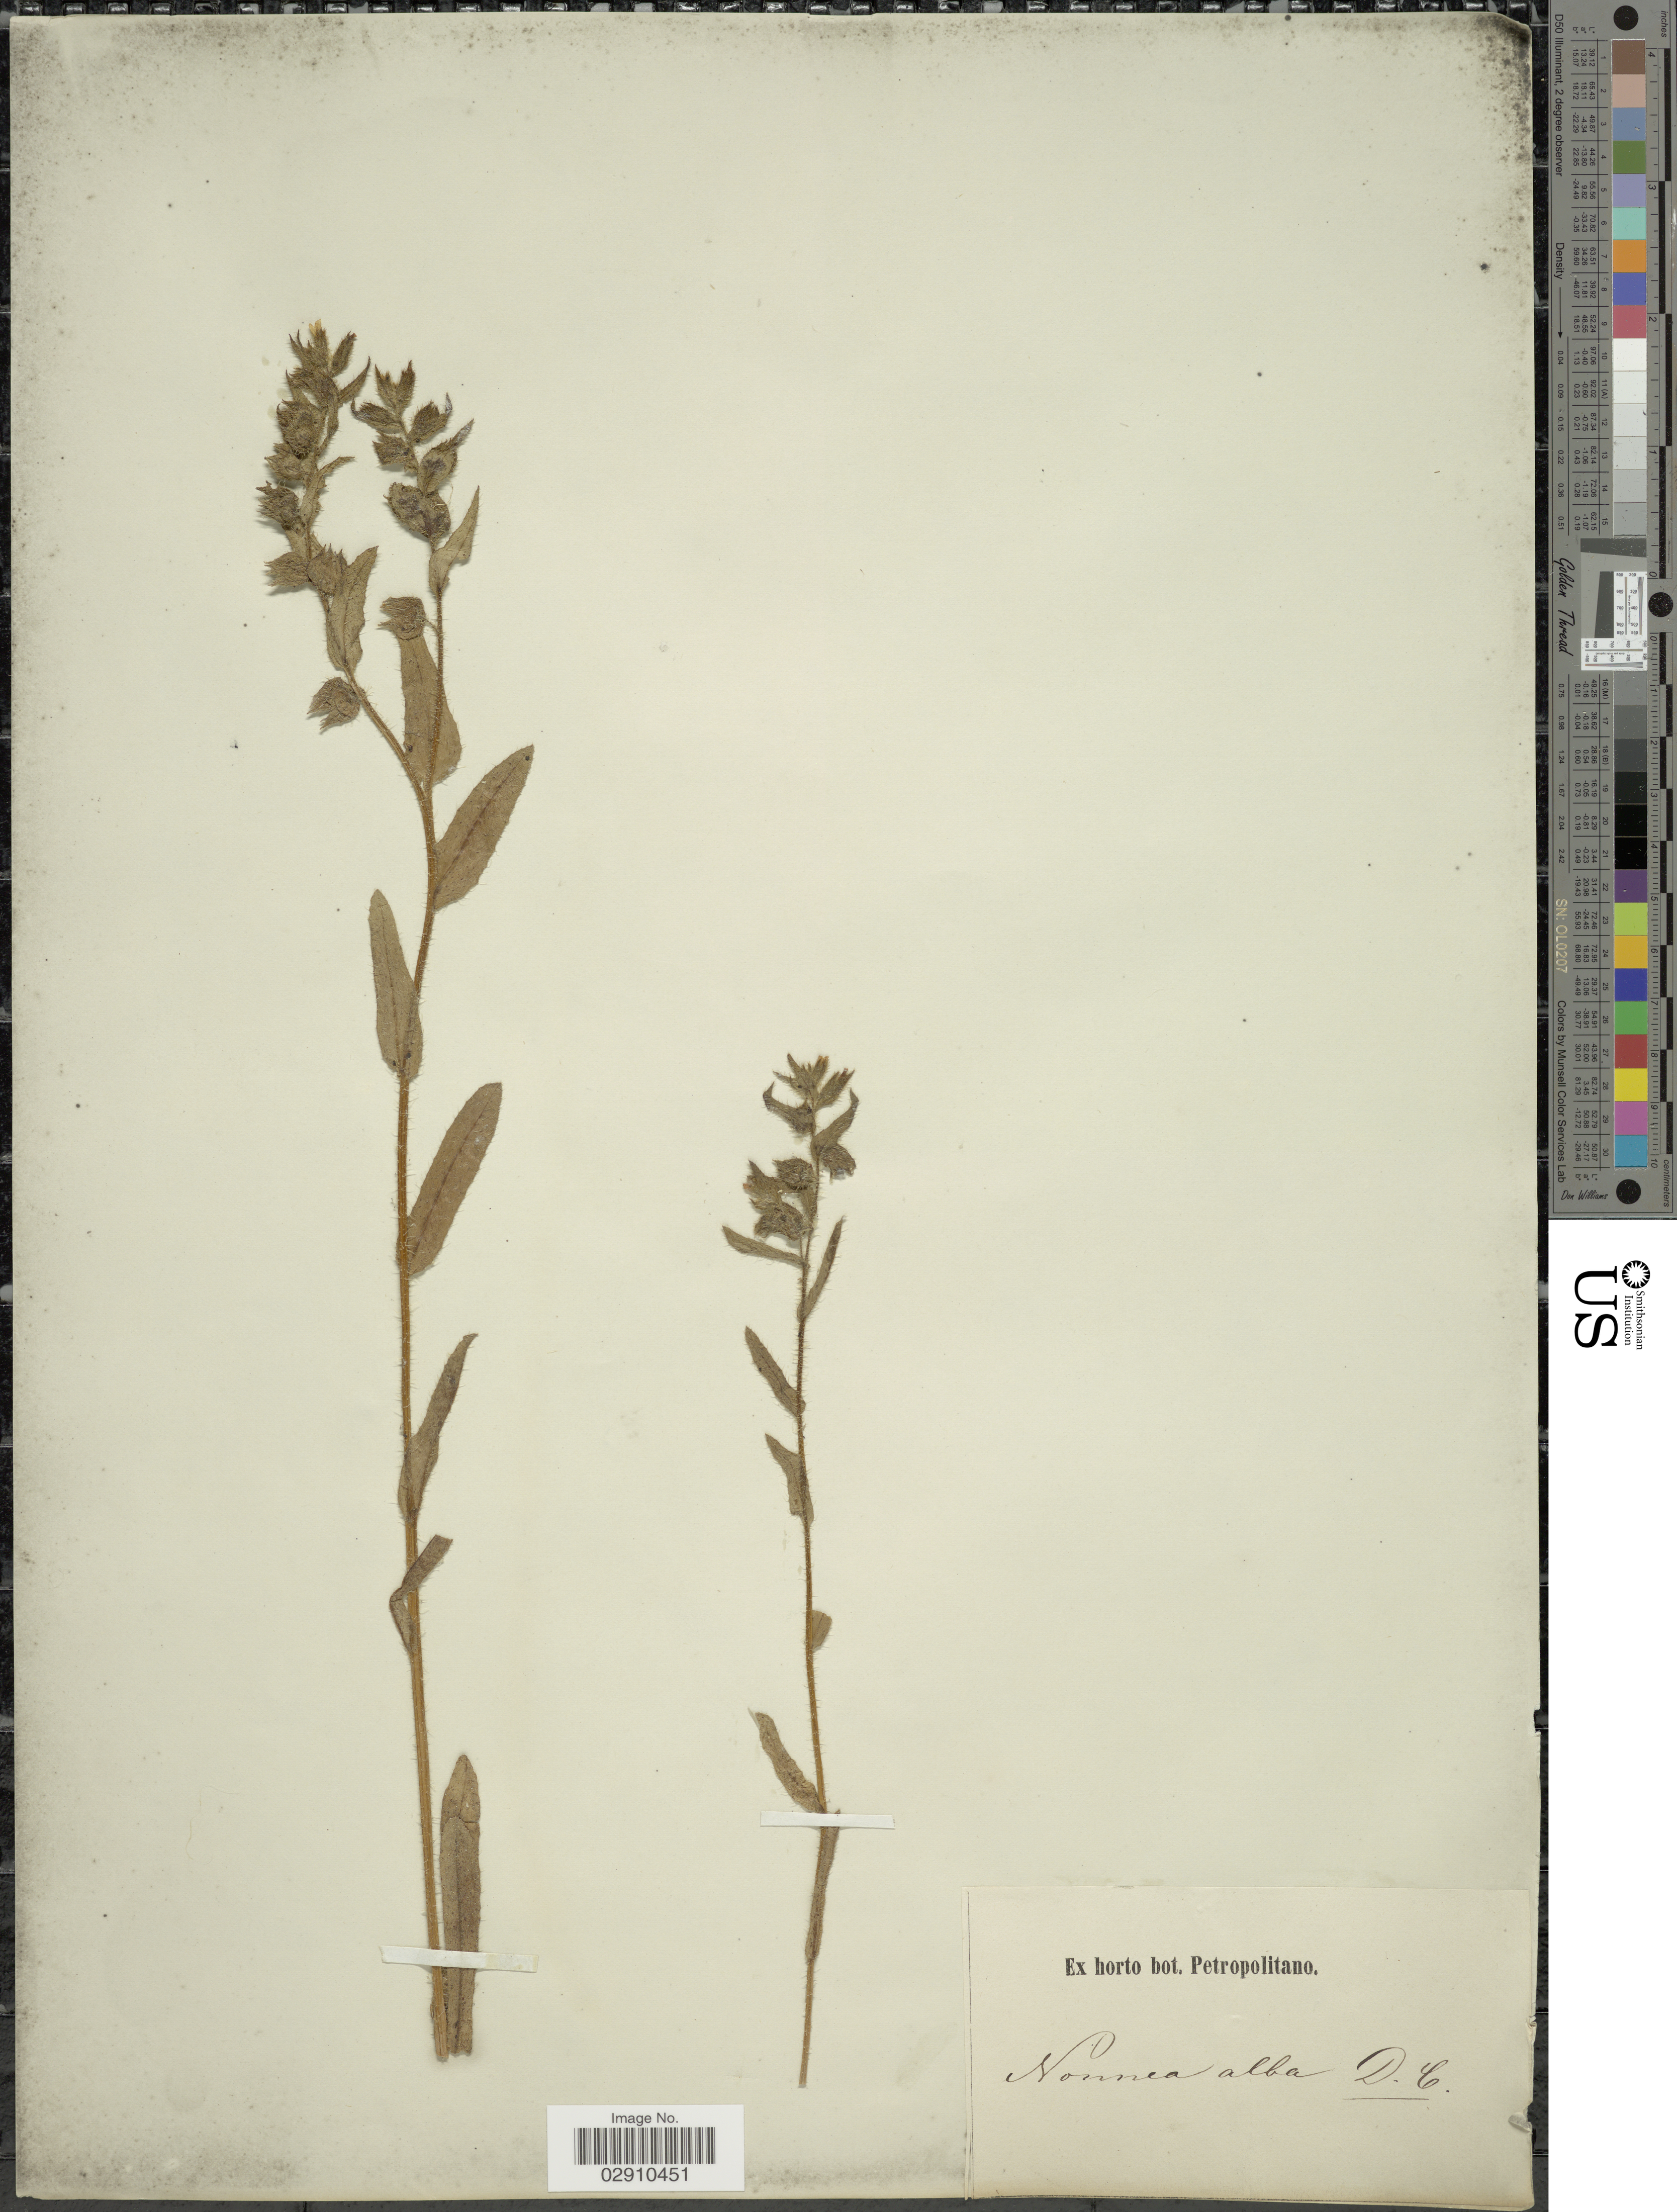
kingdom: Plantae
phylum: Tracheophyta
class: Magnoliopsida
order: Boraginales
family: Boraginaceae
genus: Nonea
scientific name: Nonea alba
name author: DC.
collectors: ex Horto Bot. Petropolitano